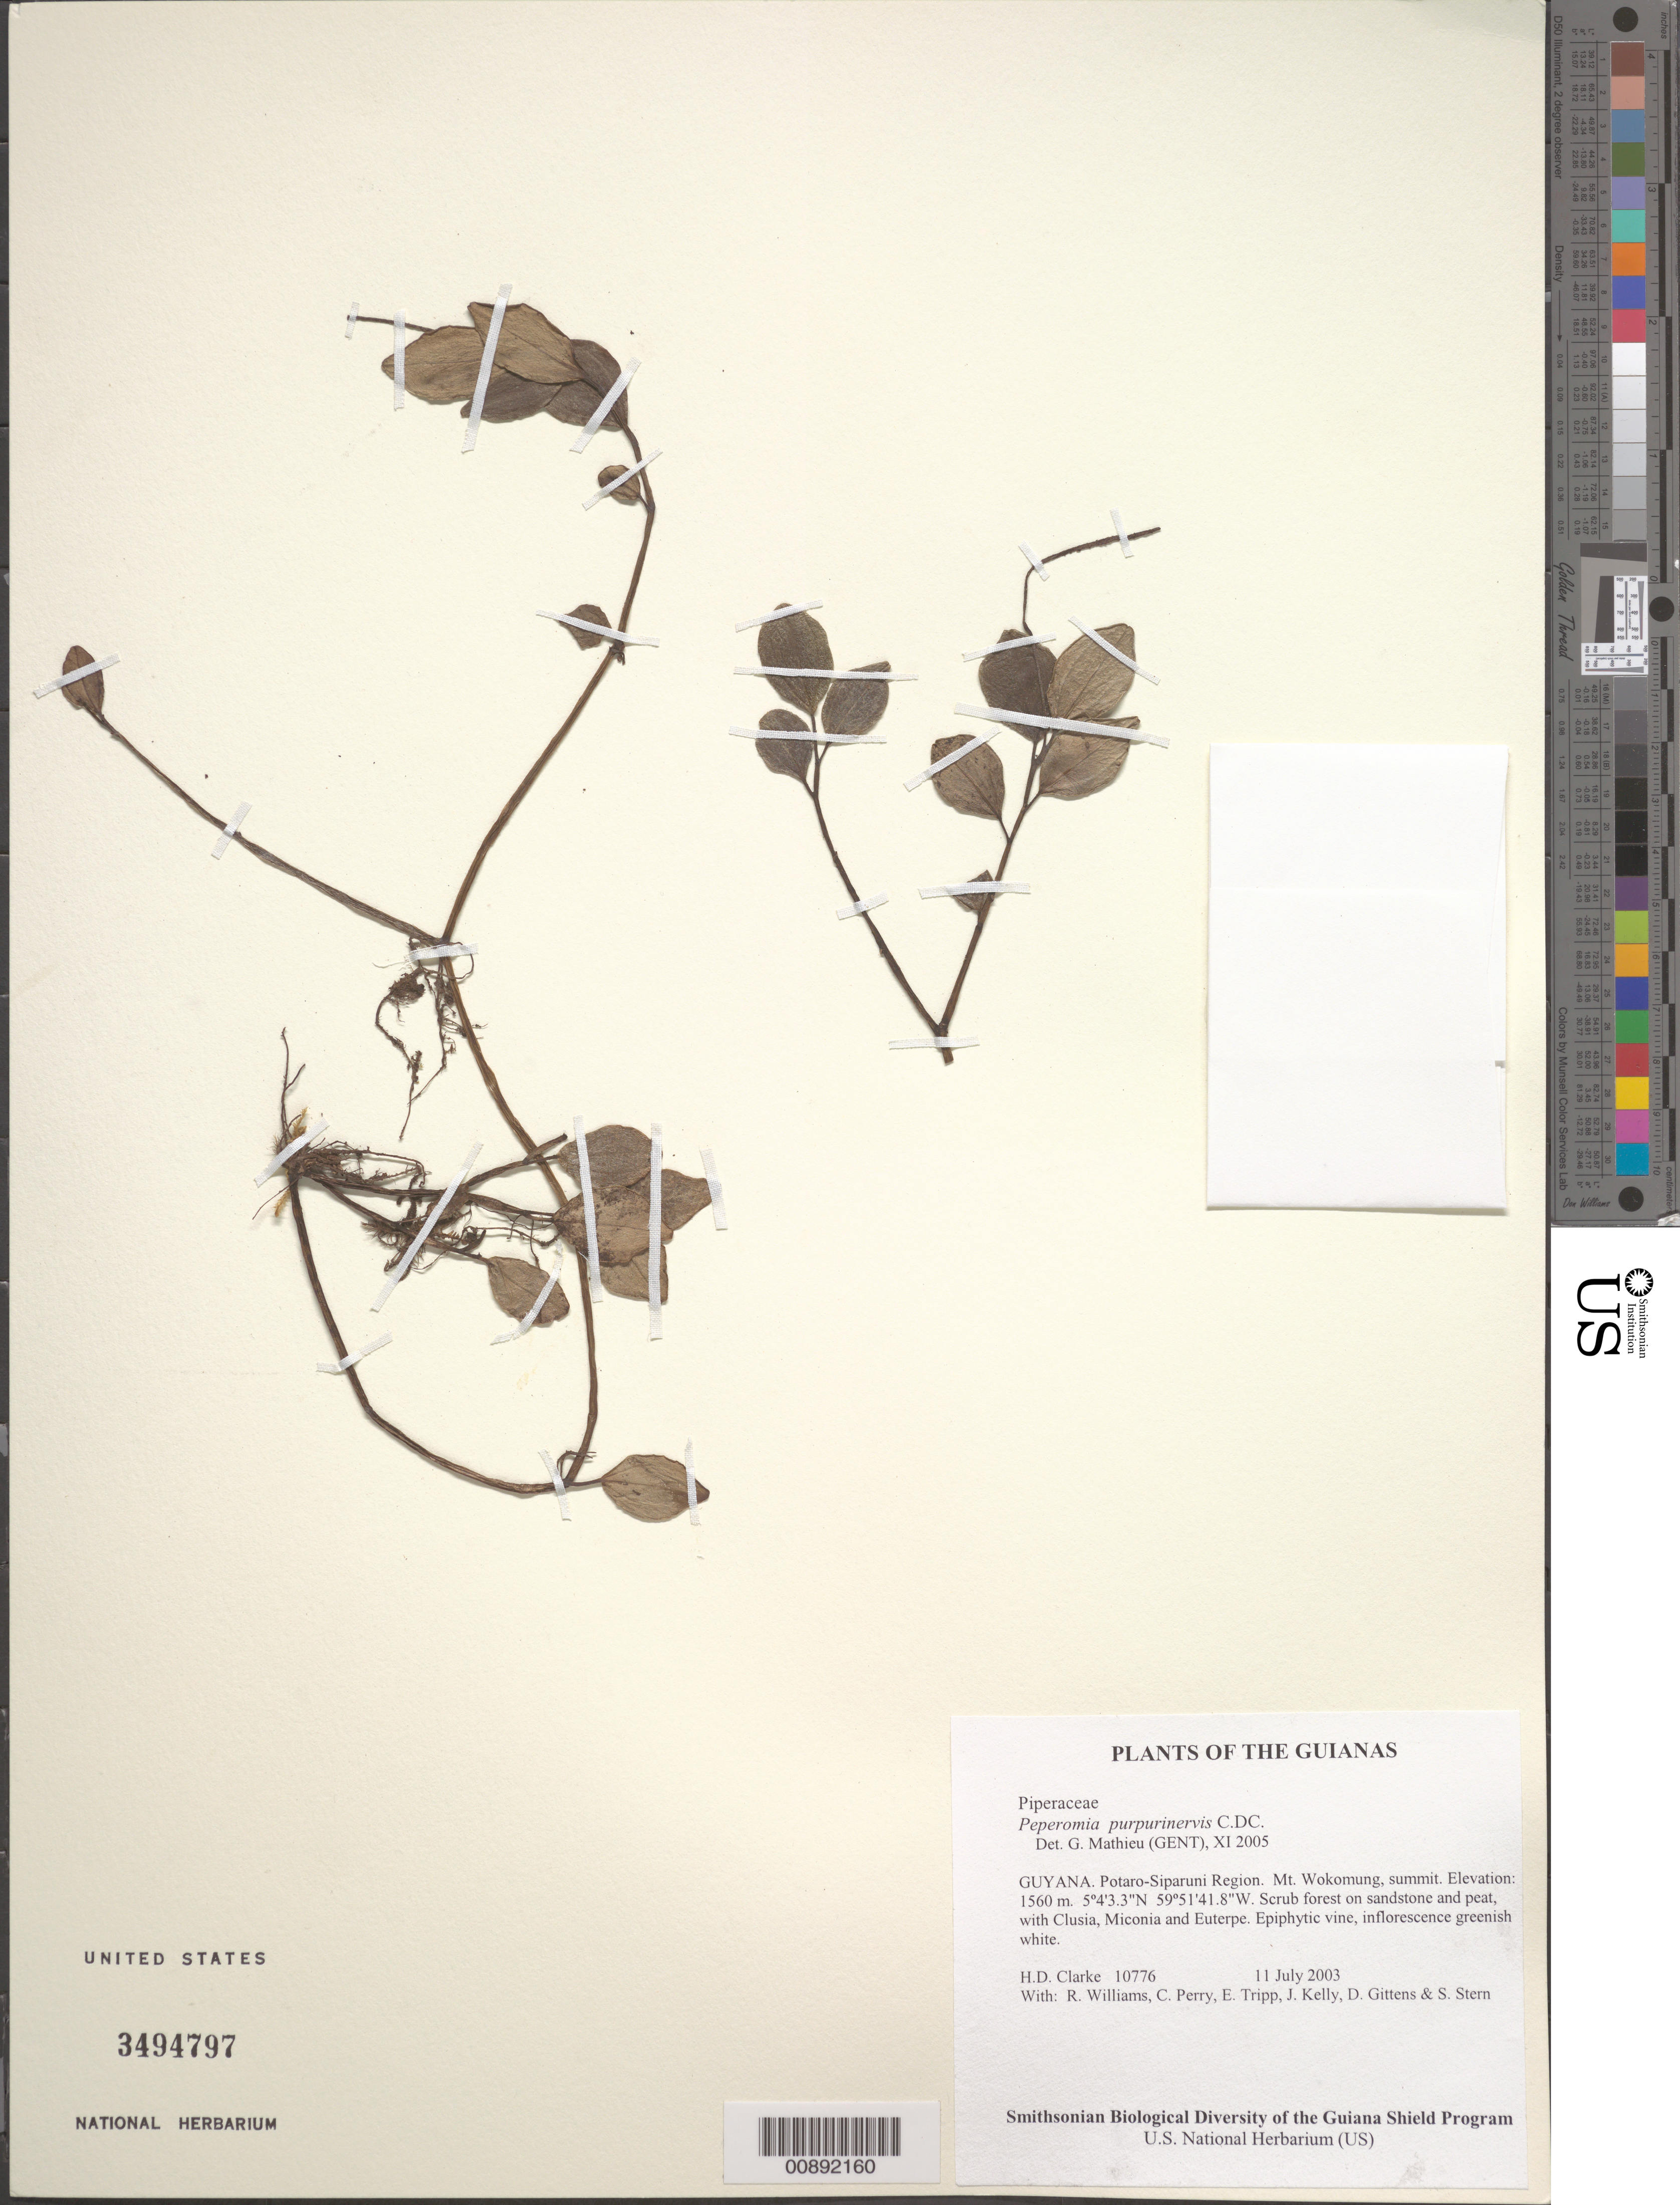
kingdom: Plantae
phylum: Tracheophyta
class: Magnoliopsida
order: Piperales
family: Piperaceae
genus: Peperomia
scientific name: Peperomia purpurinervis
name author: C. DC.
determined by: Mathieu, Guido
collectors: H. D. Clarke, R. Williams, C. Perry, E. Tripp, J. Kelly, D. Gittens & S. R. Stern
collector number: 10776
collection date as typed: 11 July 2003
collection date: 2003-07-11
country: Guyana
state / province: Potaro-Siparuni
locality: Mt. Wokomung, summit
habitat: Scrub forest on sandstone and peat, with Clusia, Miconia and Euterpe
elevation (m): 1560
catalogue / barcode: US 3494797